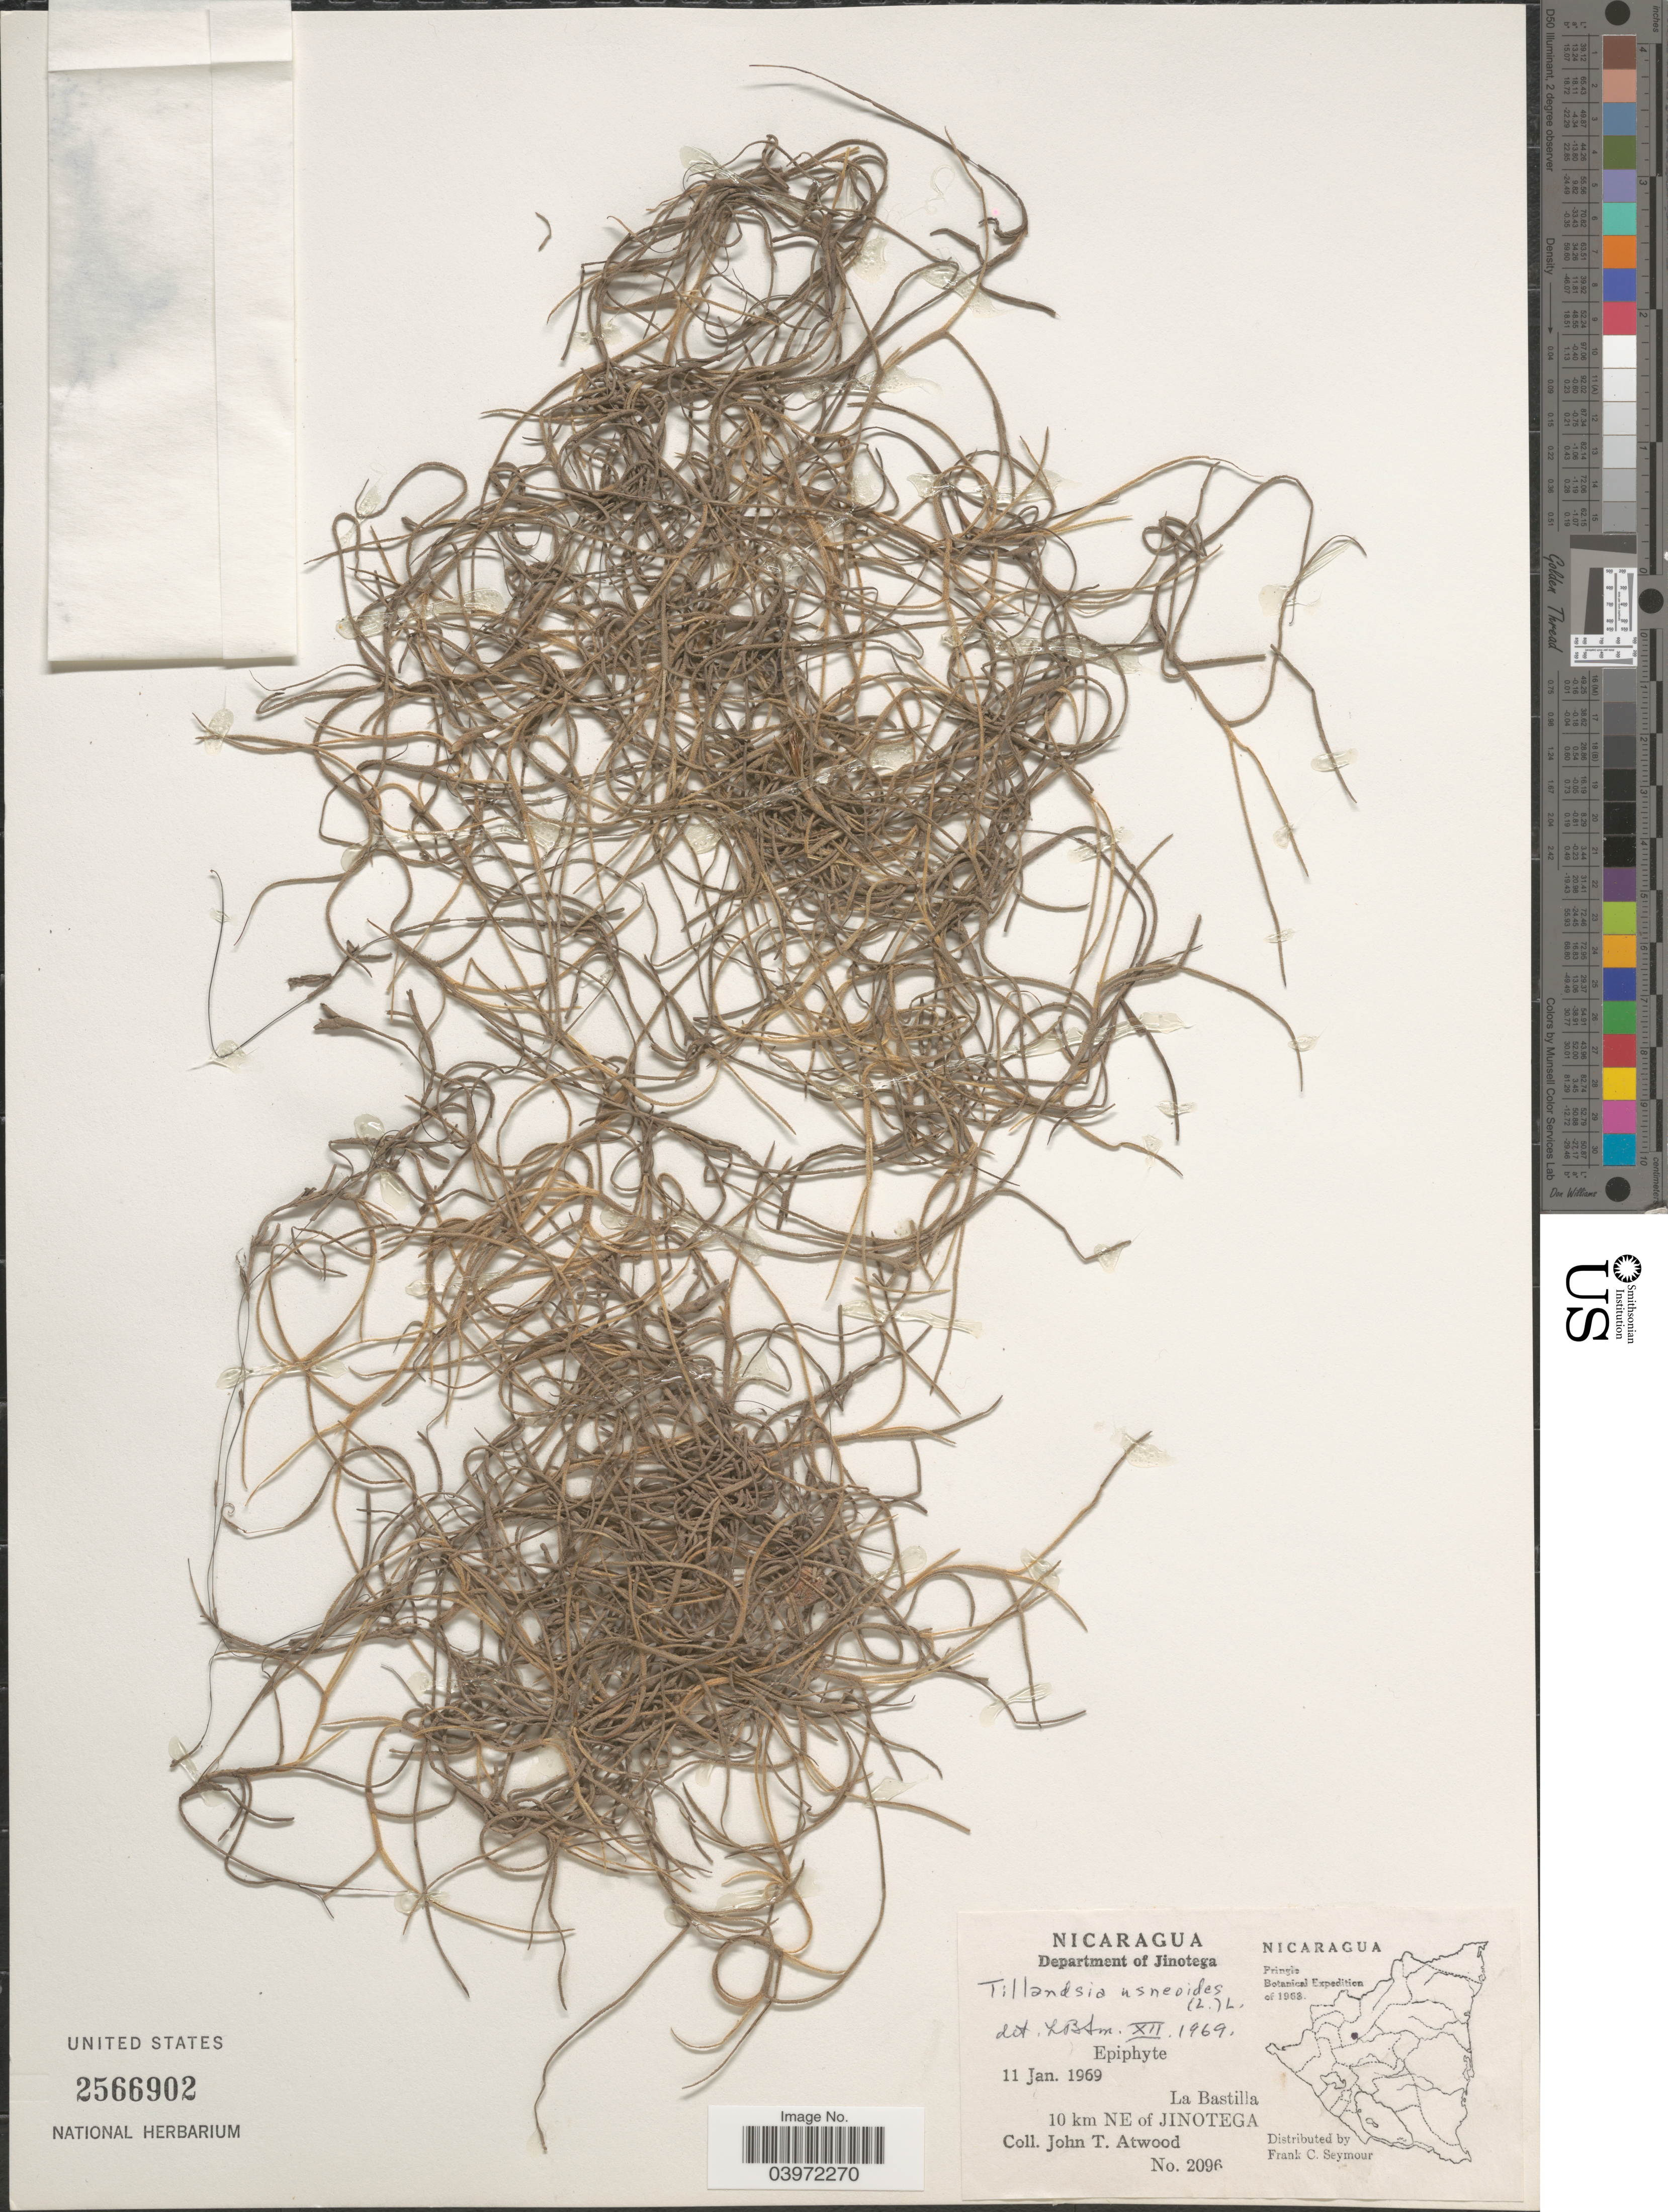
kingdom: Plantae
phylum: Tracheophyta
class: Liliopsida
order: Poales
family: Bromeliaceae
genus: Tillandsia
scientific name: Tillandsia usneoides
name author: (L.) L.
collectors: J. T. Atwood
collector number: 2096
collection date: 1969-01-11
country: Nicaragua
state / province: Jinotega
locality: Department of Jinotega. La Bastilla 10 km NE of Jinotega.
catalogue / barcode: US 2566902